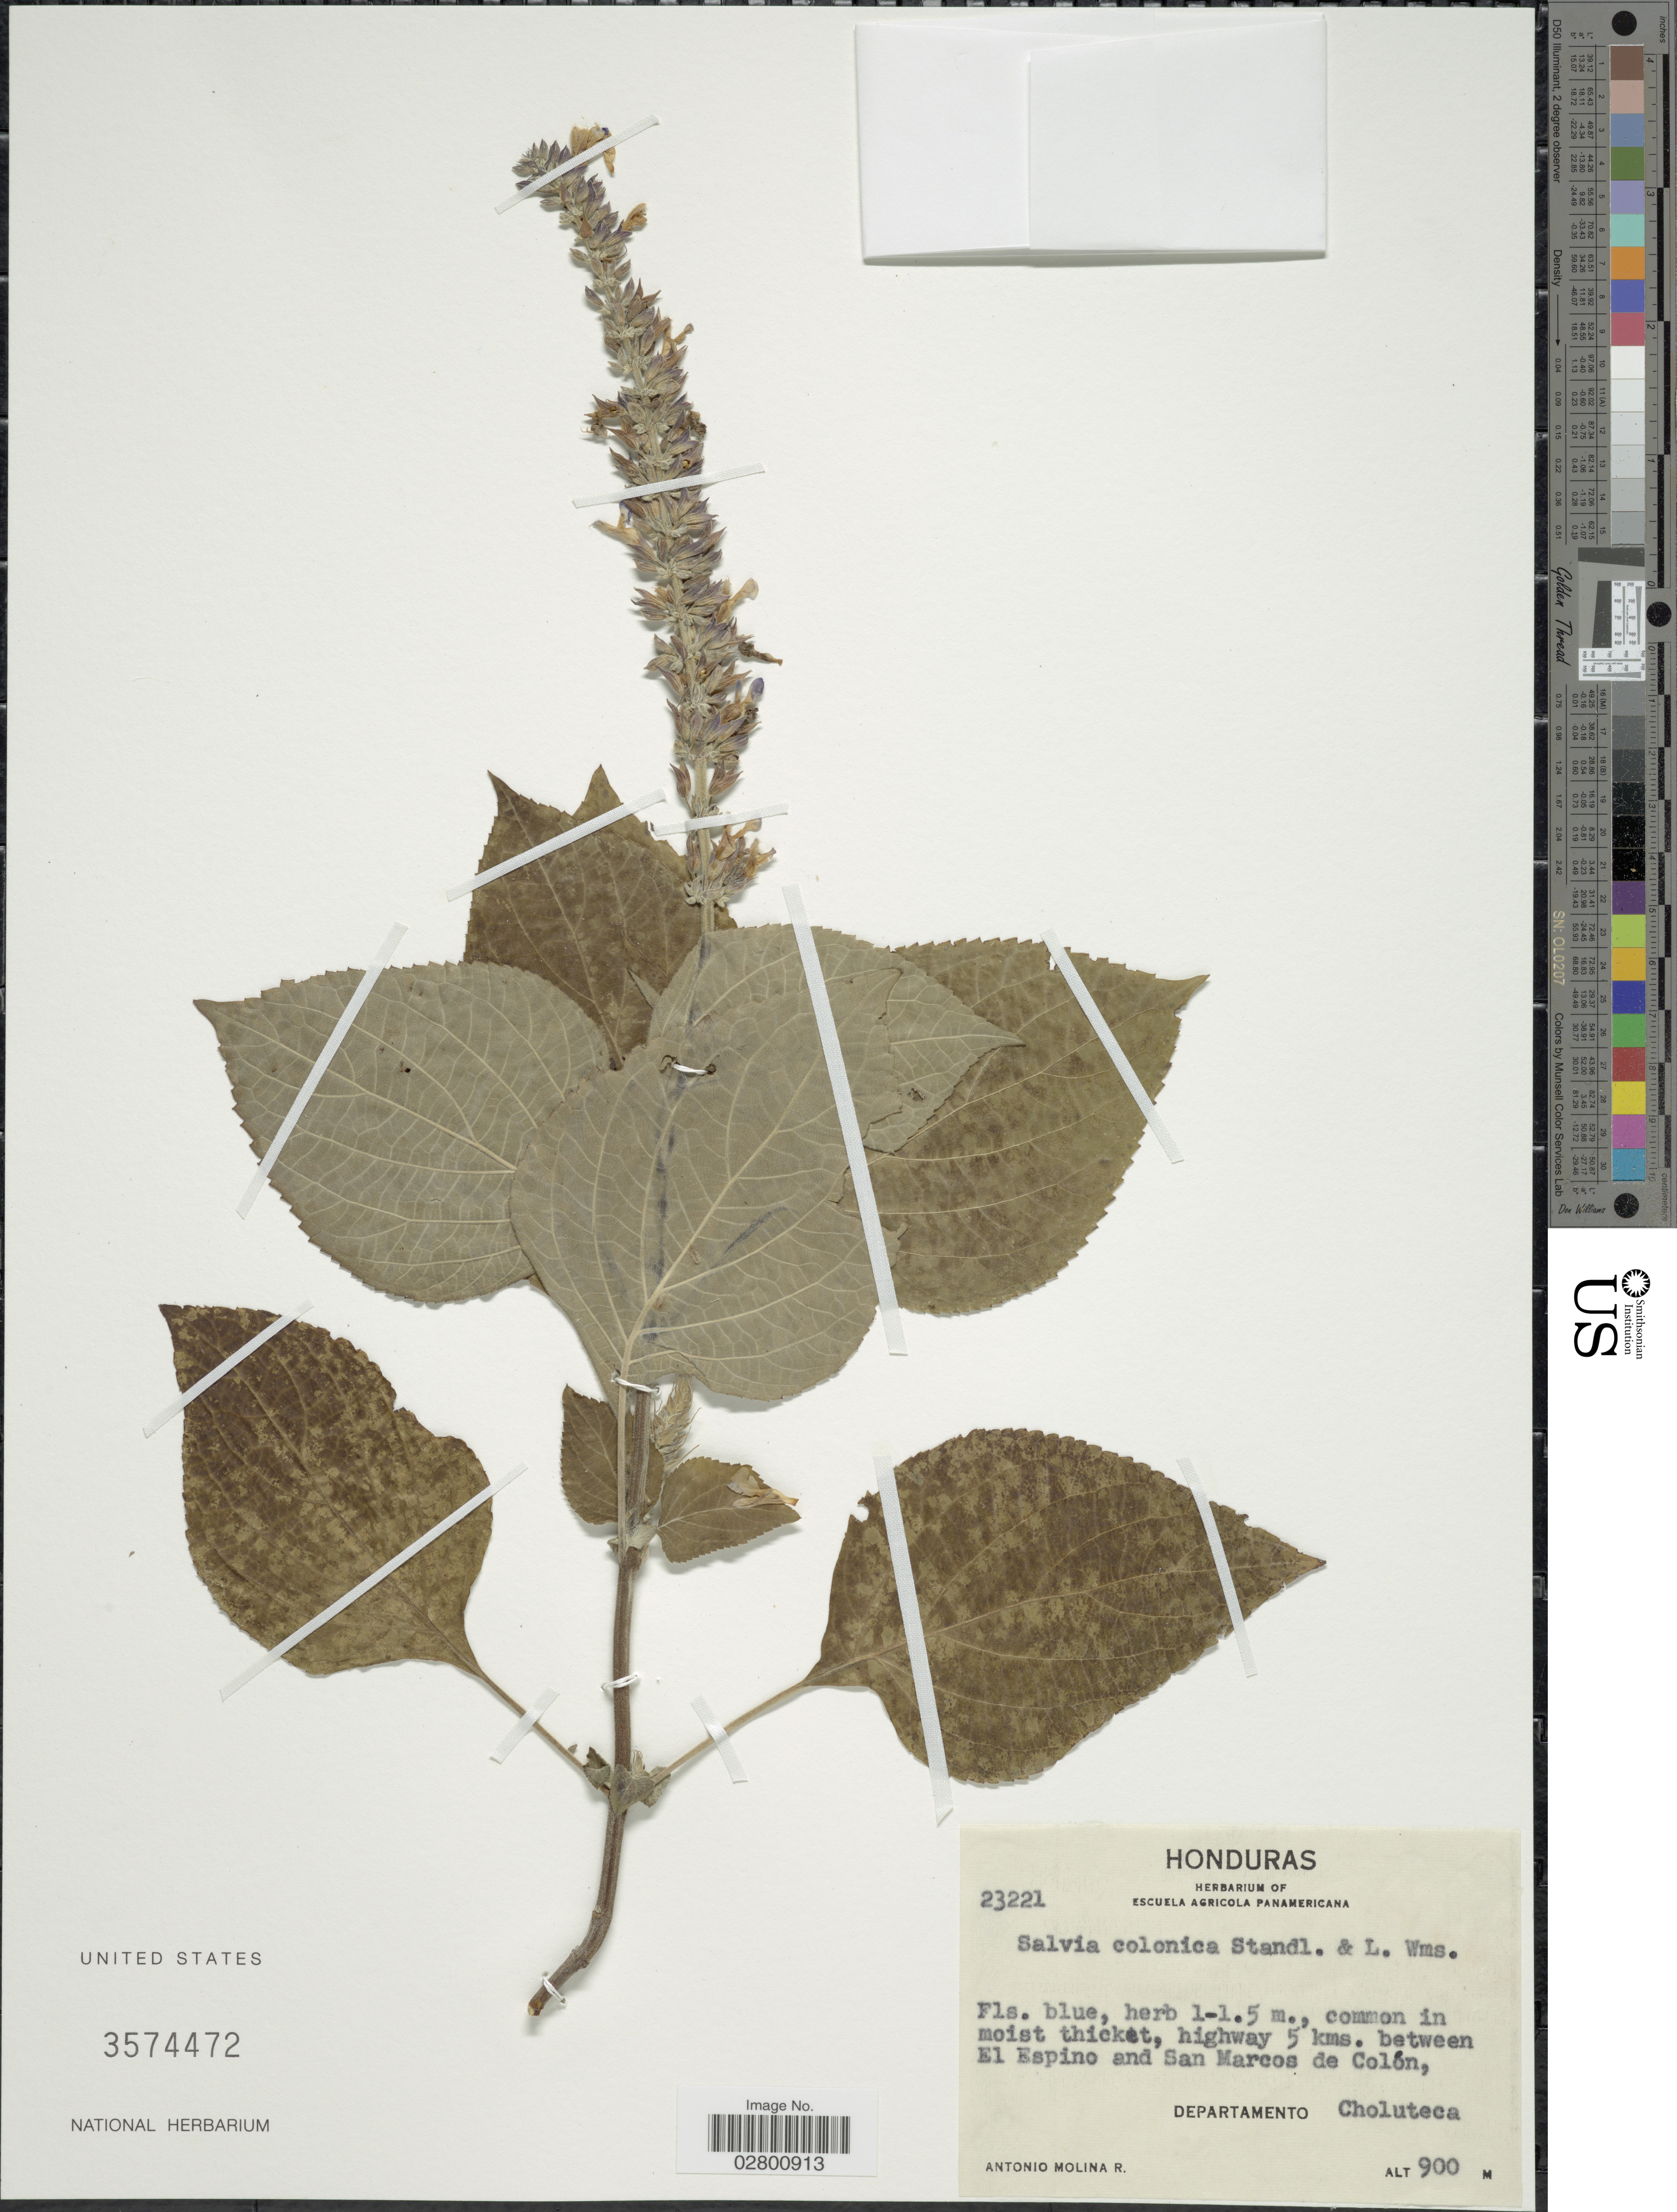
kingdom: Plantae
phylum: Tracheophyta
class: Magnoliopsida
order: Lamiales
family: Lamiaceae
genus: Salvia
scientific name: Salvia colonica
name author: Standl. et al.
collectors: A. Molina R.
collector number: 23221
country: Honduras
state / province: Choluteca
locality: Common in moist thicket, highway 5 kms. between El Espino and San Marcos de Colón. Departamento Choluteca.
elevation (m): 900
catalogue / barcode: US 3574472